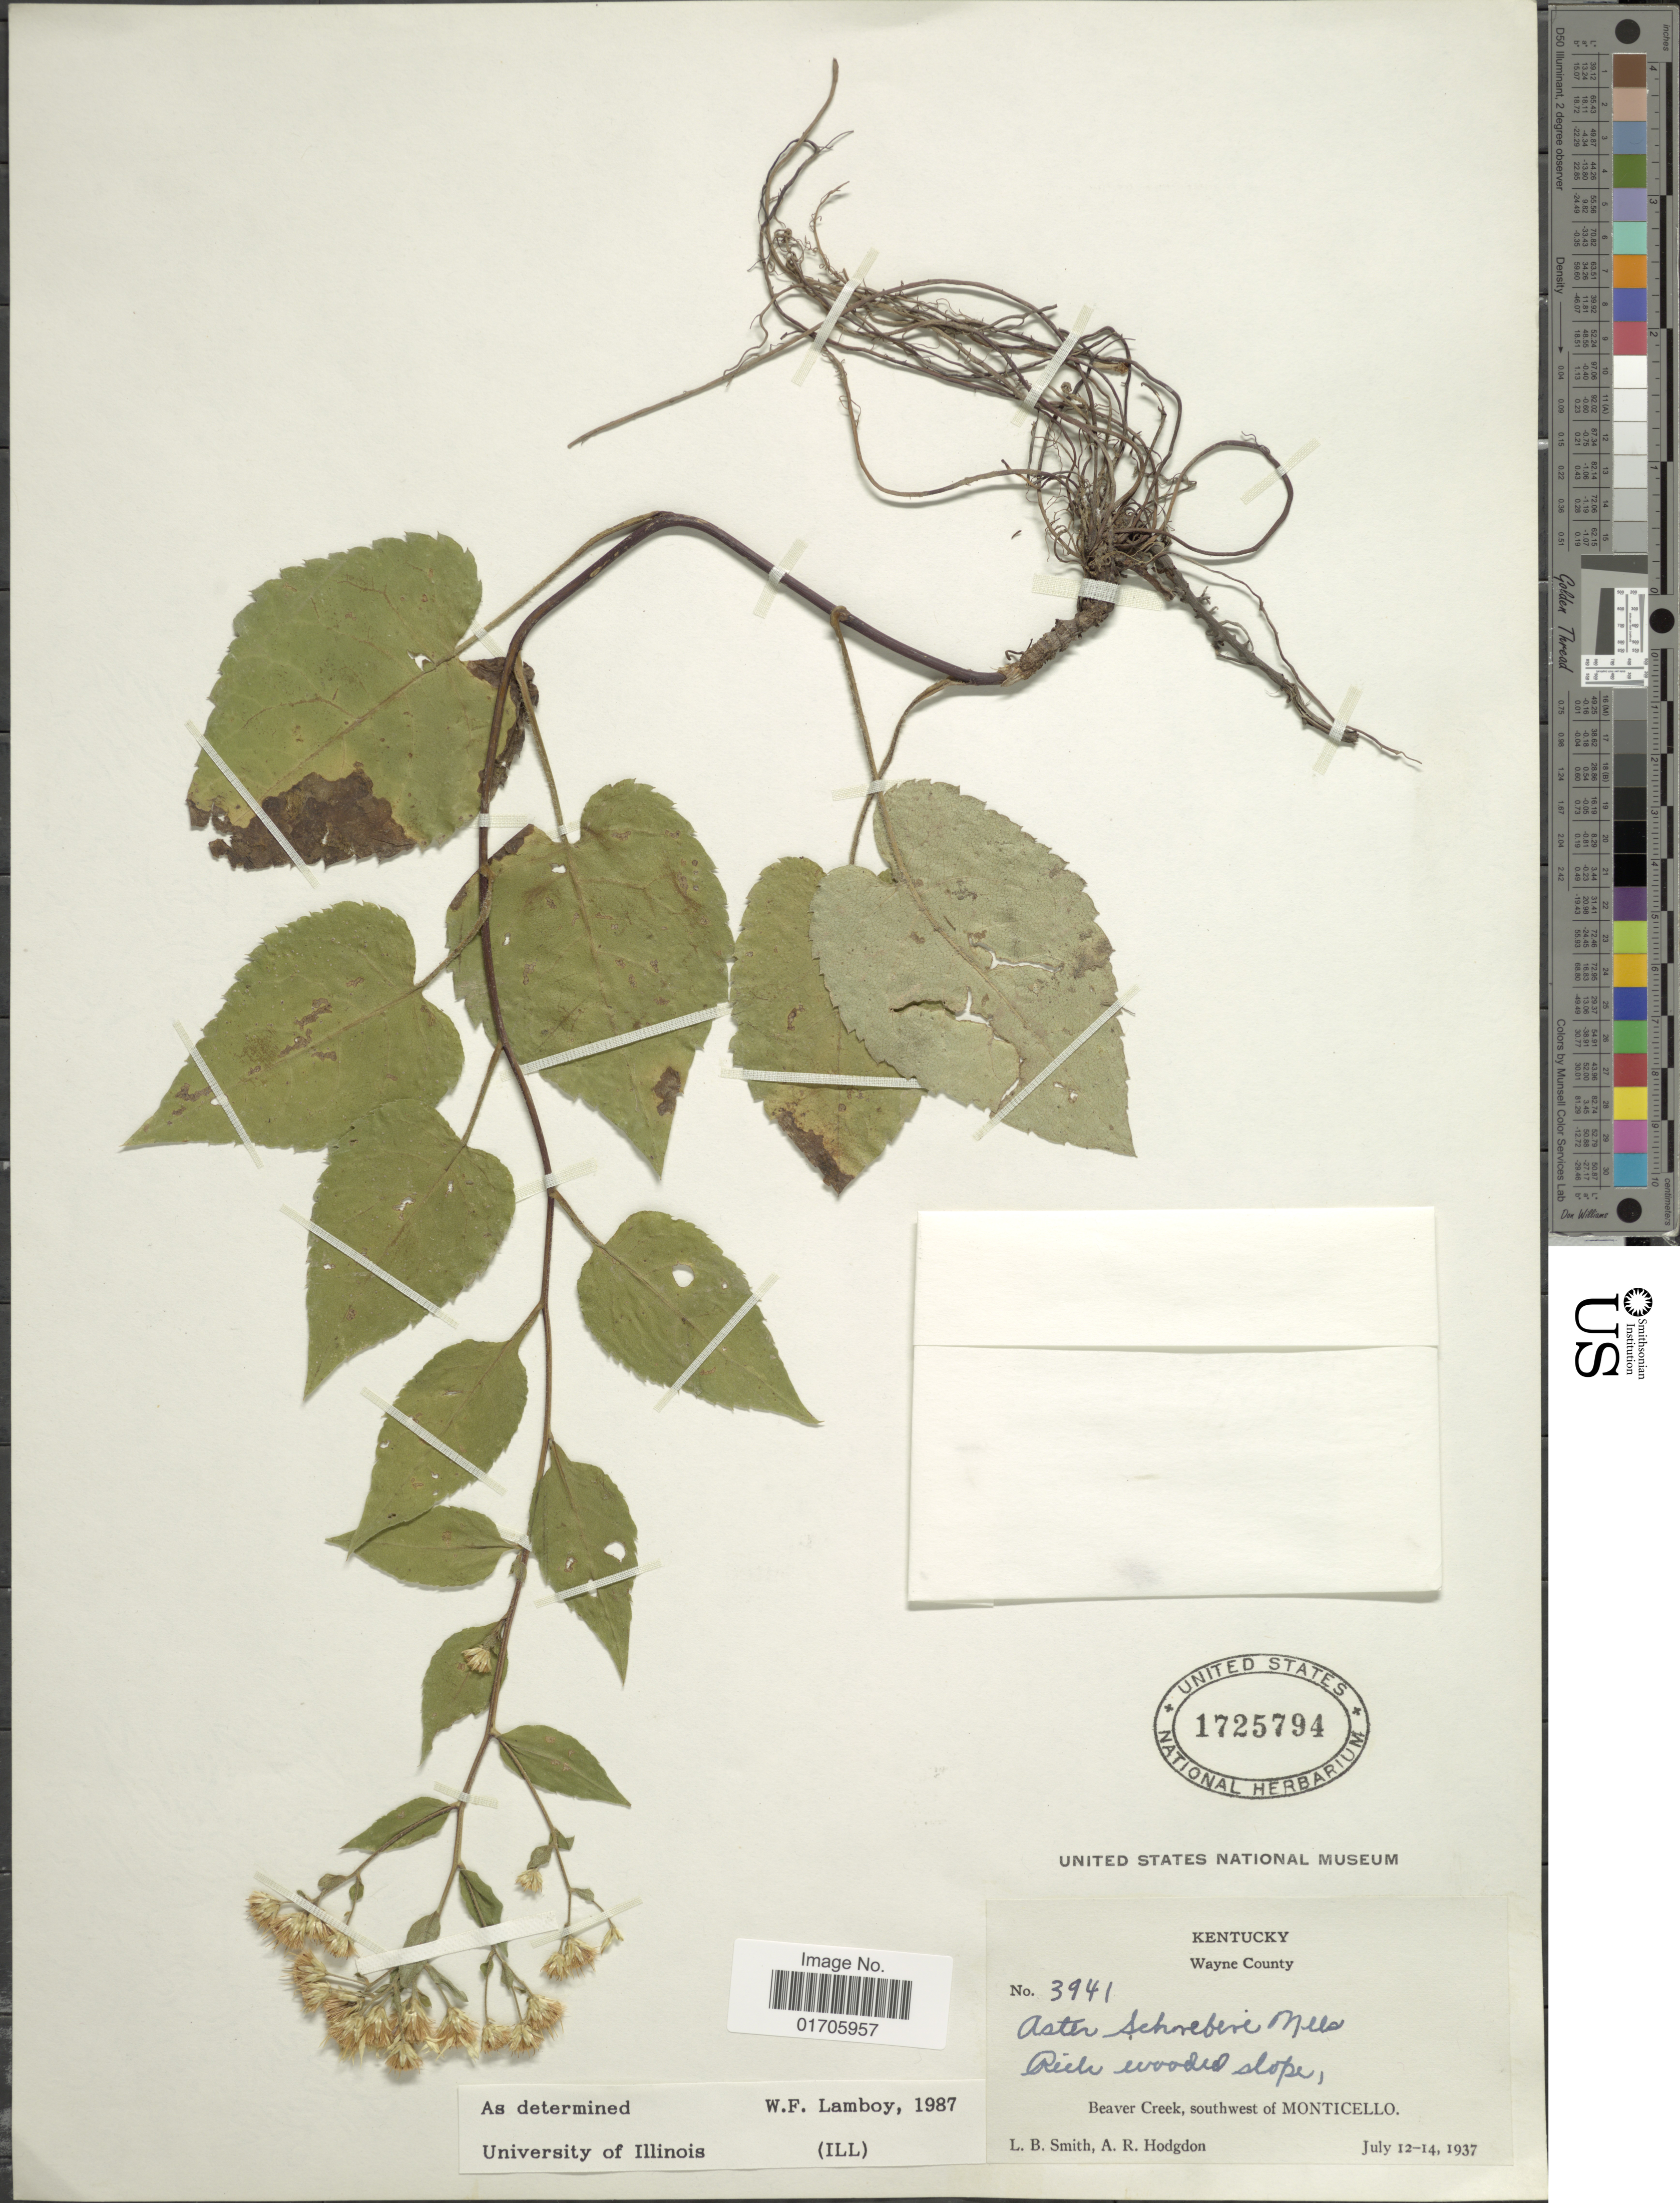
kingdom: Plantae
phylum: Tracheophyta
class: Magnoliopsida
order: Asterales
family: Asteraceae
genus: Eurybia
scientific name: Eurybia schreberi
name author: (Nees) Nees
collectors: L. Smith & A. R. Hodgdon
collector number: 3941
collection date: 1937-07-12/1937-07-14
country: United States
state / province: Kentucky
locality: Kentucky. Wayne County. Rich wooded slope, Beaver Creek, southwest of Monticello.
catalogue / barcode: US 1725794